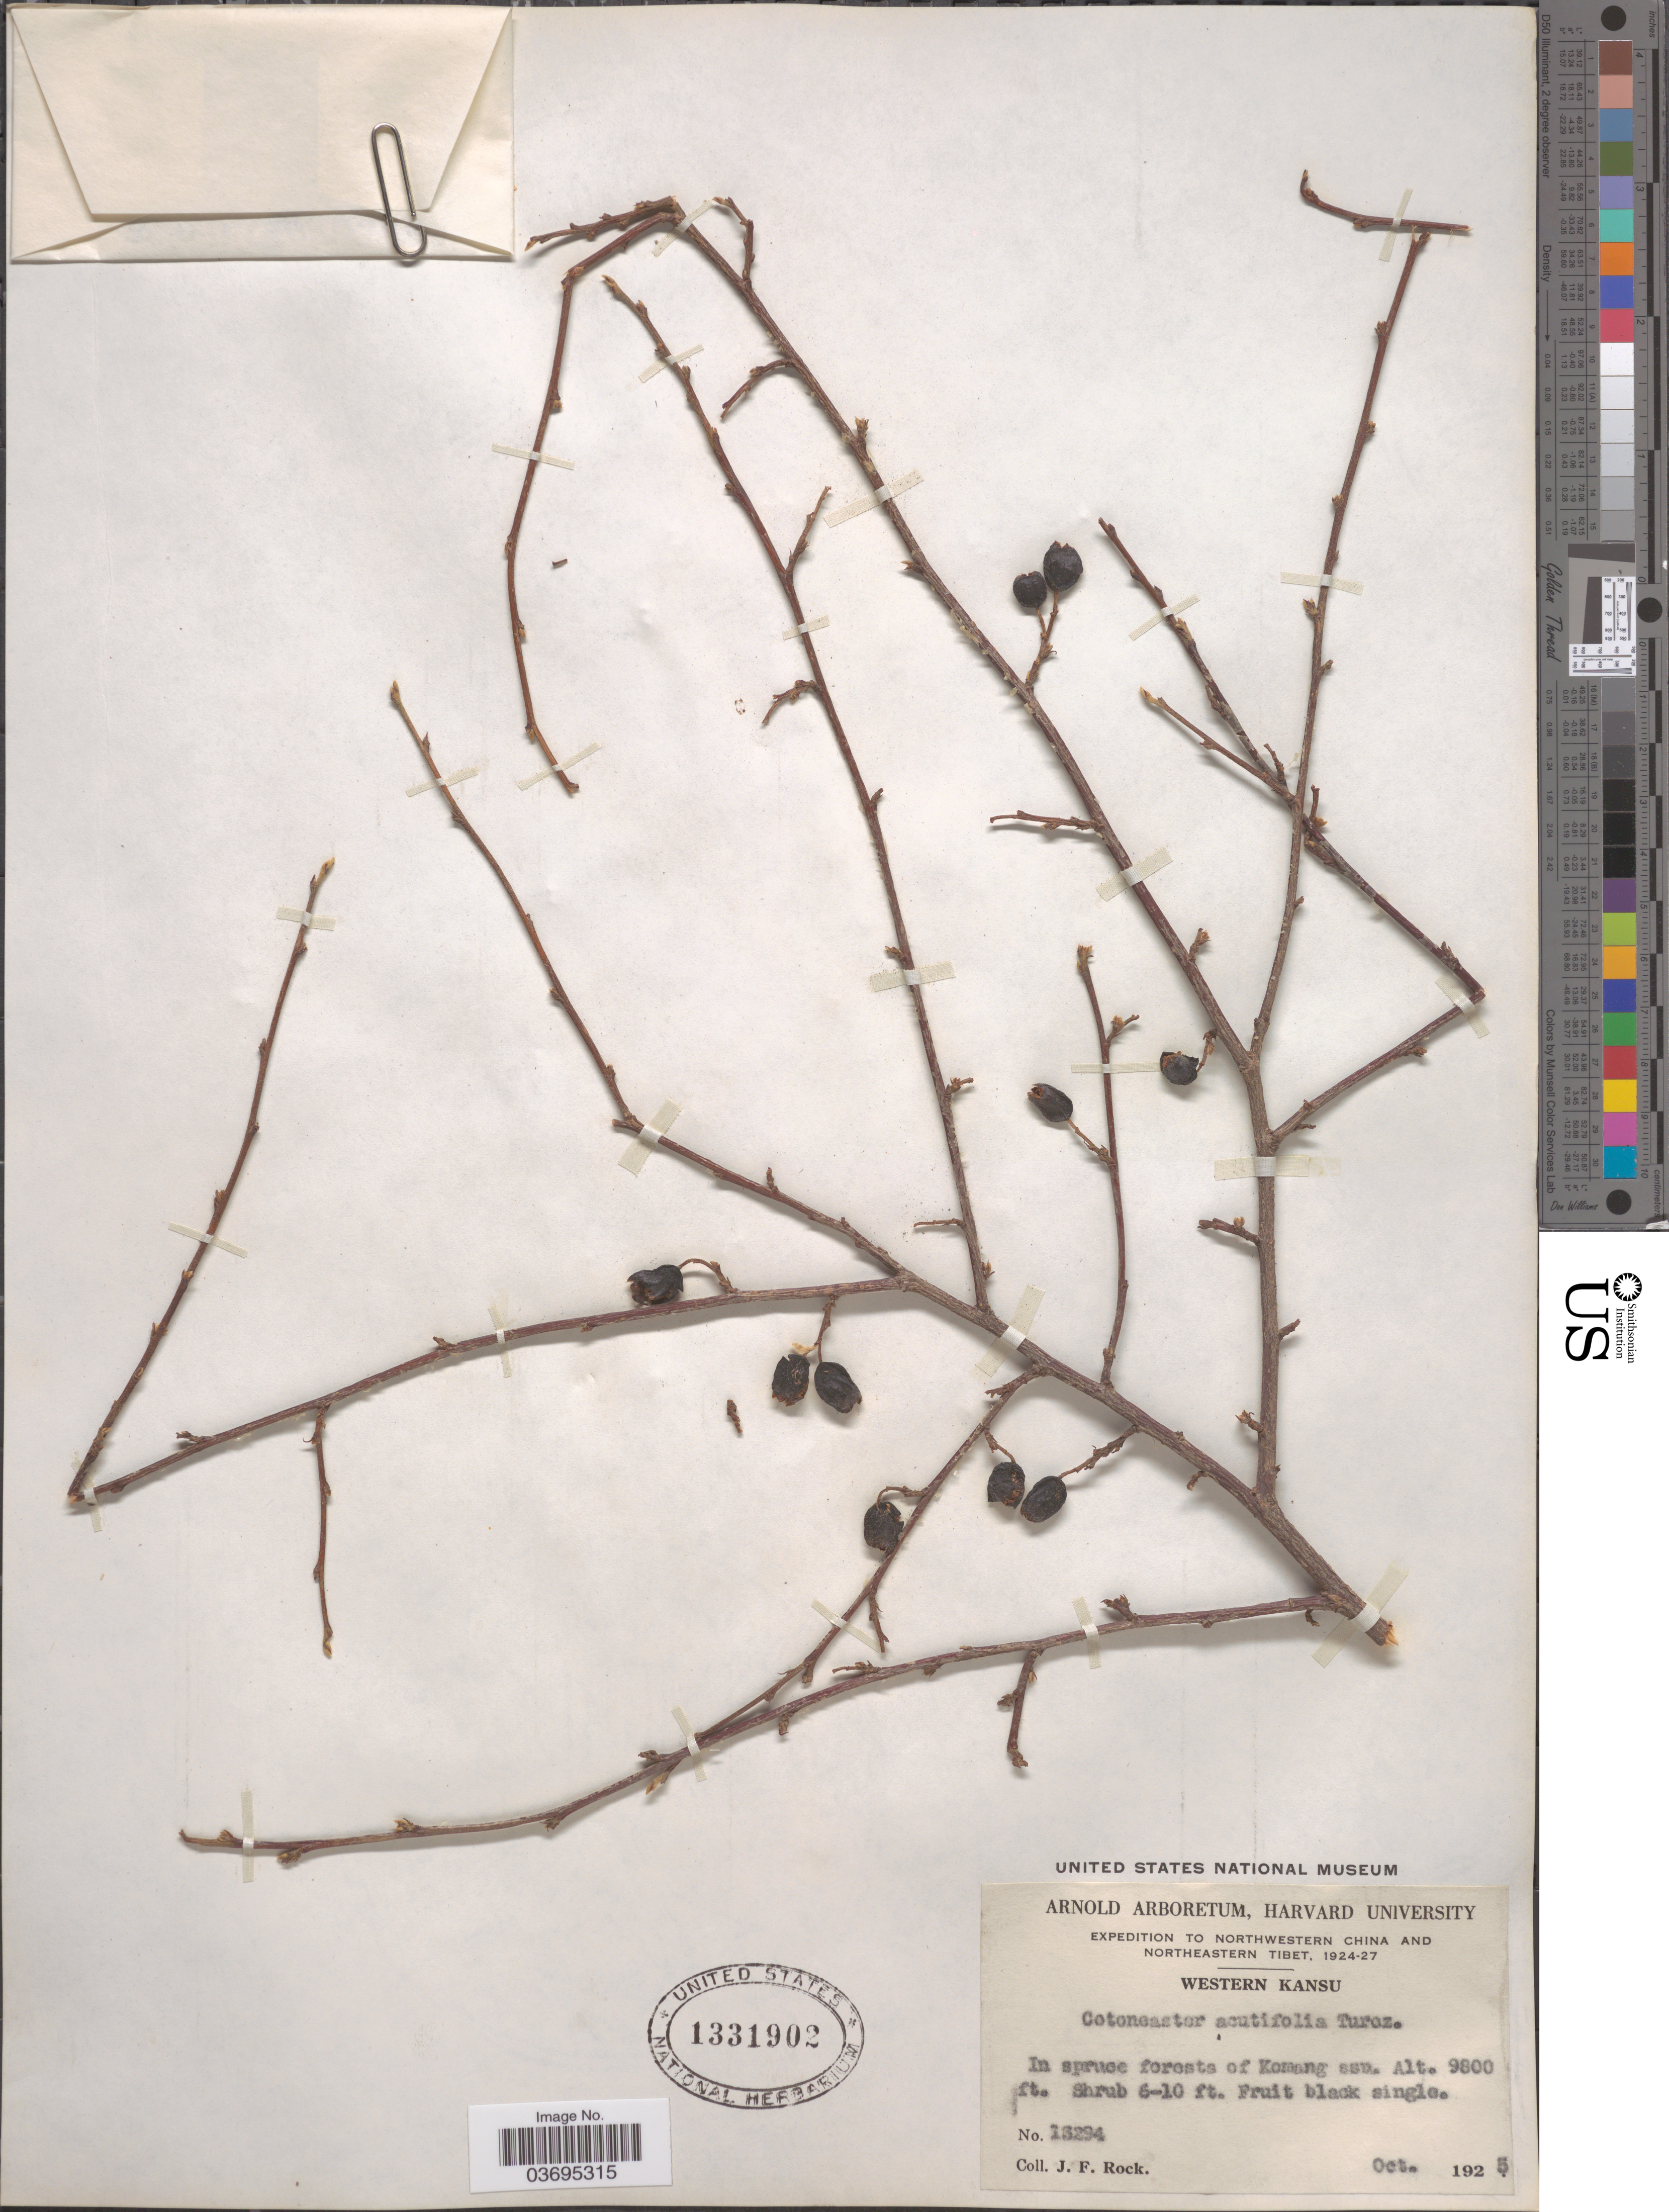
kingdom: Plantae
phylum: Tracheophyta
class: Magnoliopsida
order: Rosales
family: Rosaceae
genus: Cotoneaster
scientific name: Cotoneaster acutifolius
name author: Turcz.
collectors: J. Rock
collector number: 13294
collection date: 1925-10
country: China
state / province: Gansu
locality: Western Kansu. In spruce forests of Komang ss [illegible text].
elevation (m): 2987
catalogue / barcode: US 1331902